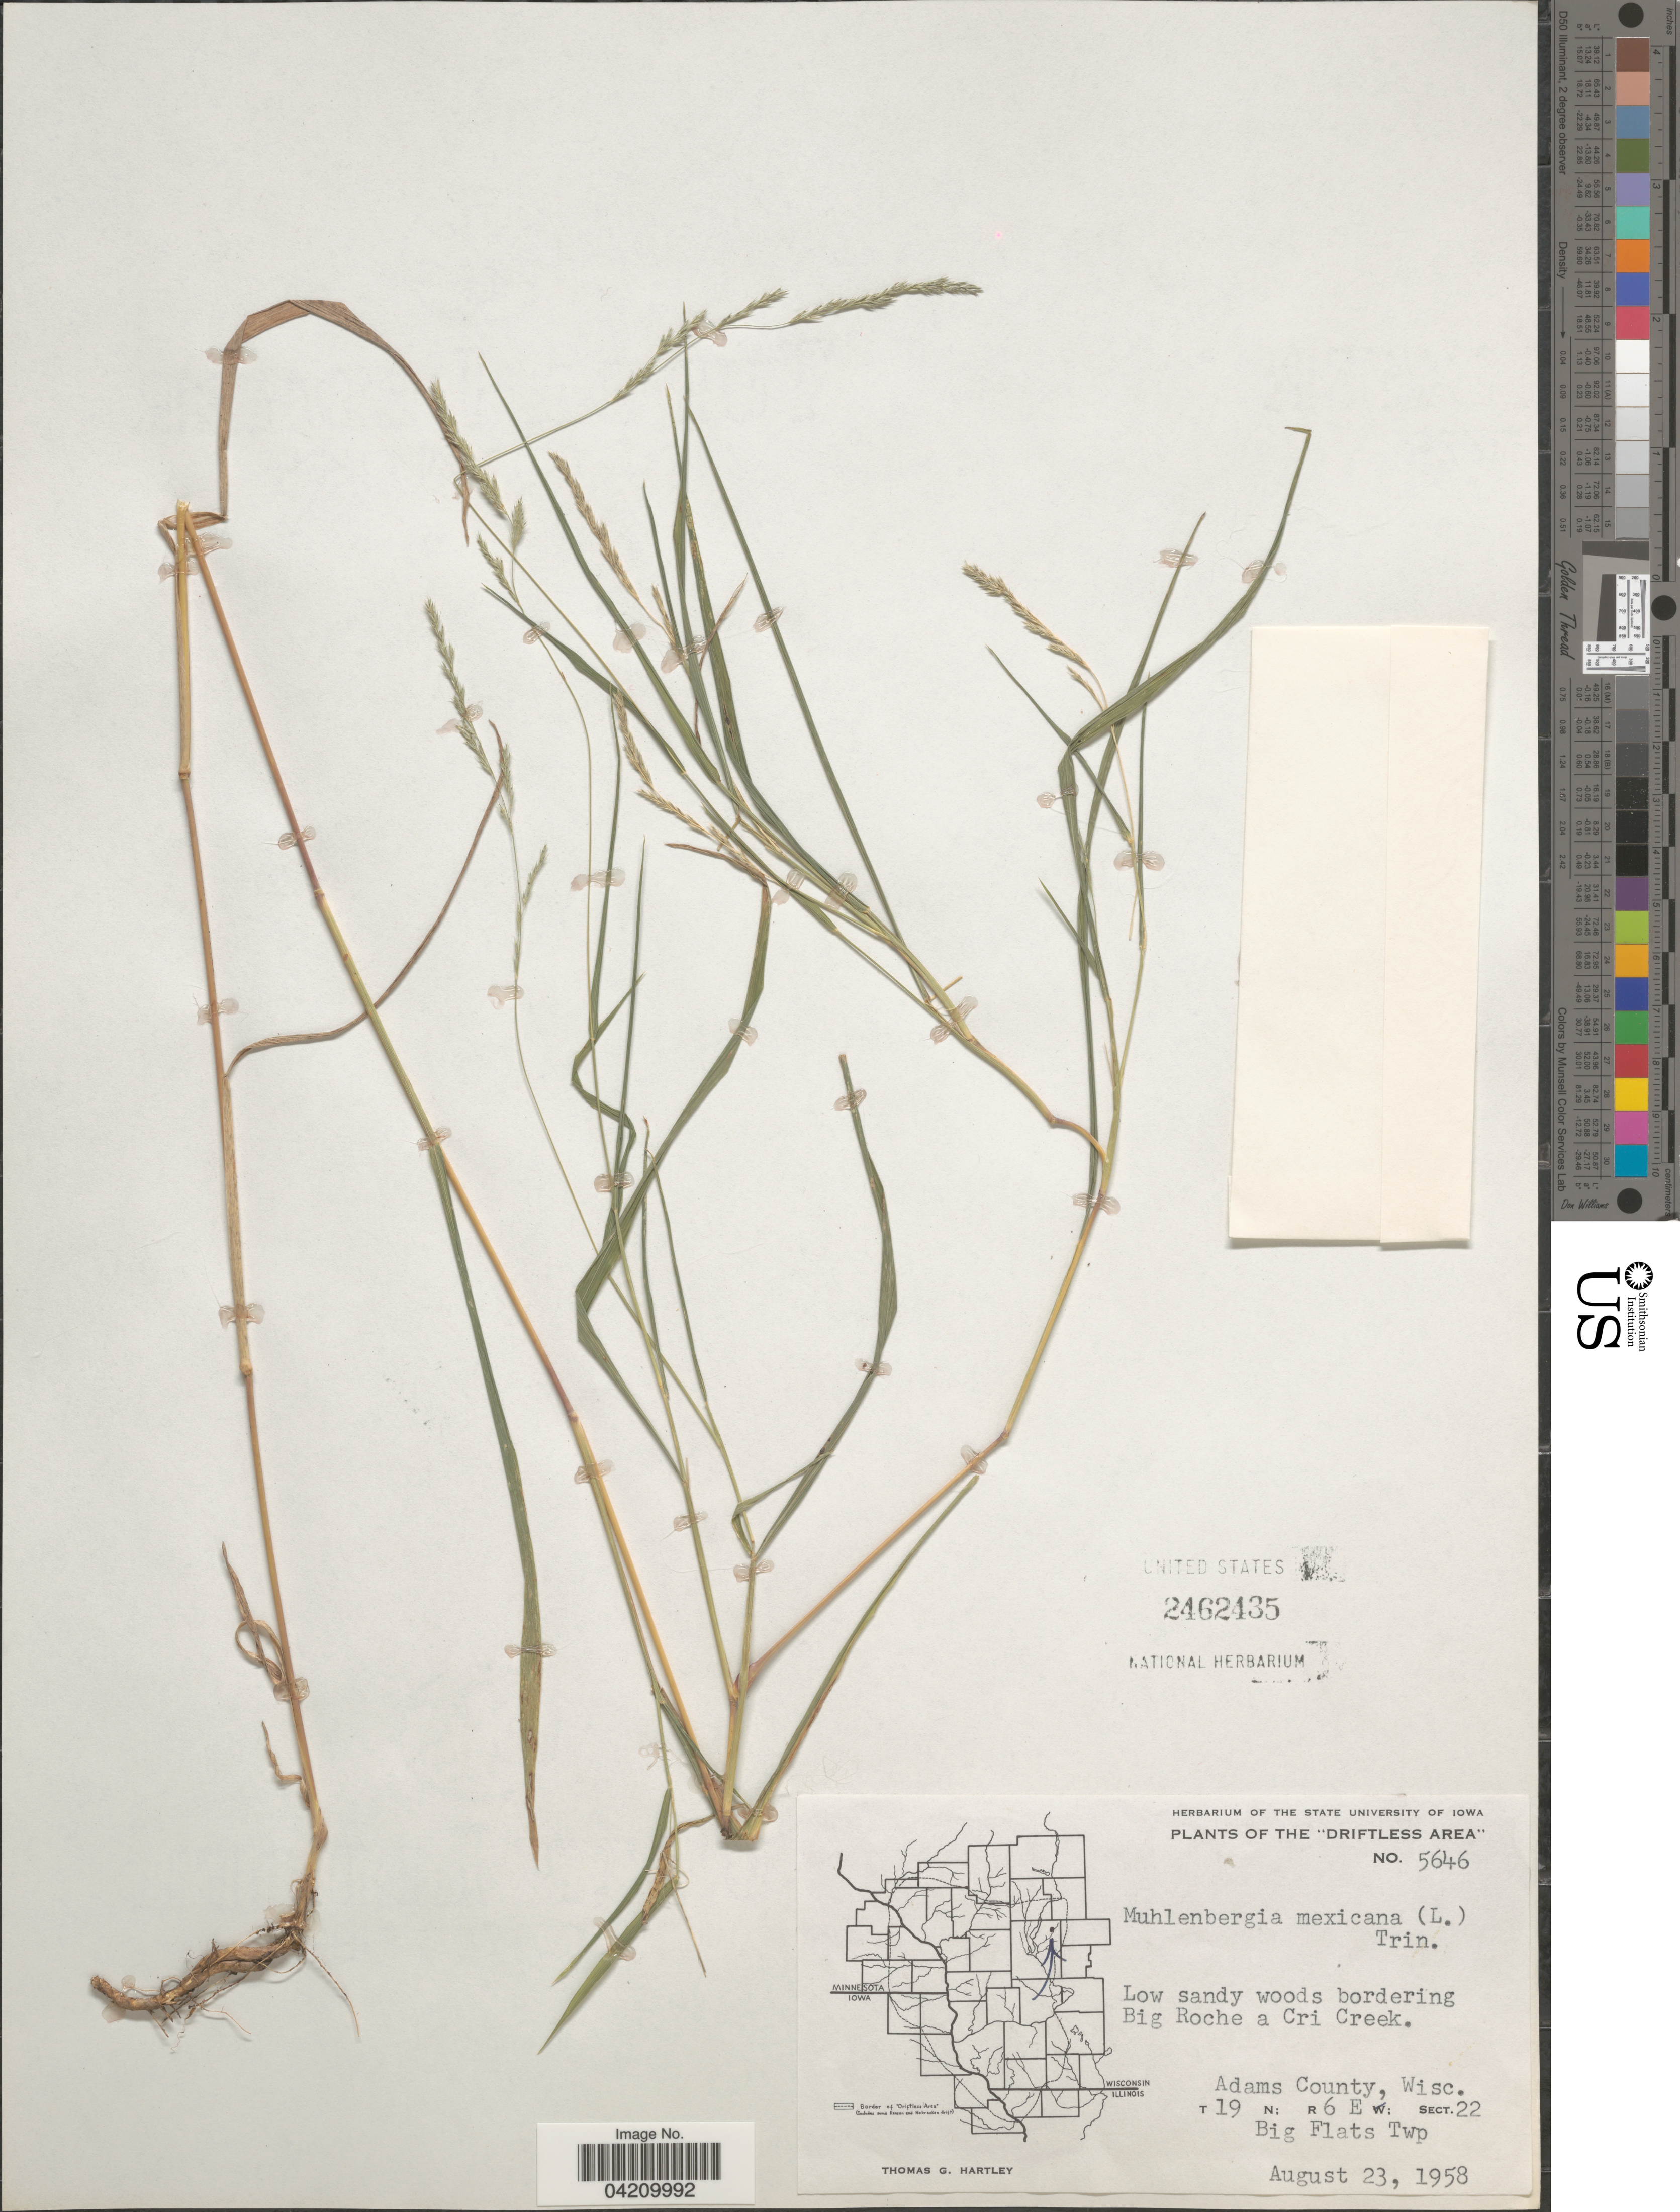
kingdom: Plantae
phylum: Tracheophyta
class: Liliopsida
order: Poales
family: Poaceae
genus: Muhlenbergia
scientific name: Muhlenbergia mexicana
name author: (L.) Trin.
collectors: T. G. Hartley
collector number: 5646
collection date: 1958-08-23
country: United States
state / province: Wisconsin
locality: The "Driftless Area". Low sandy woods bordering Big Roche a Cri Creek. Adams County. T 19 N; R 6 E; Sect. 22. Big Flats Twp.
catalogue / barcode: US 2462435